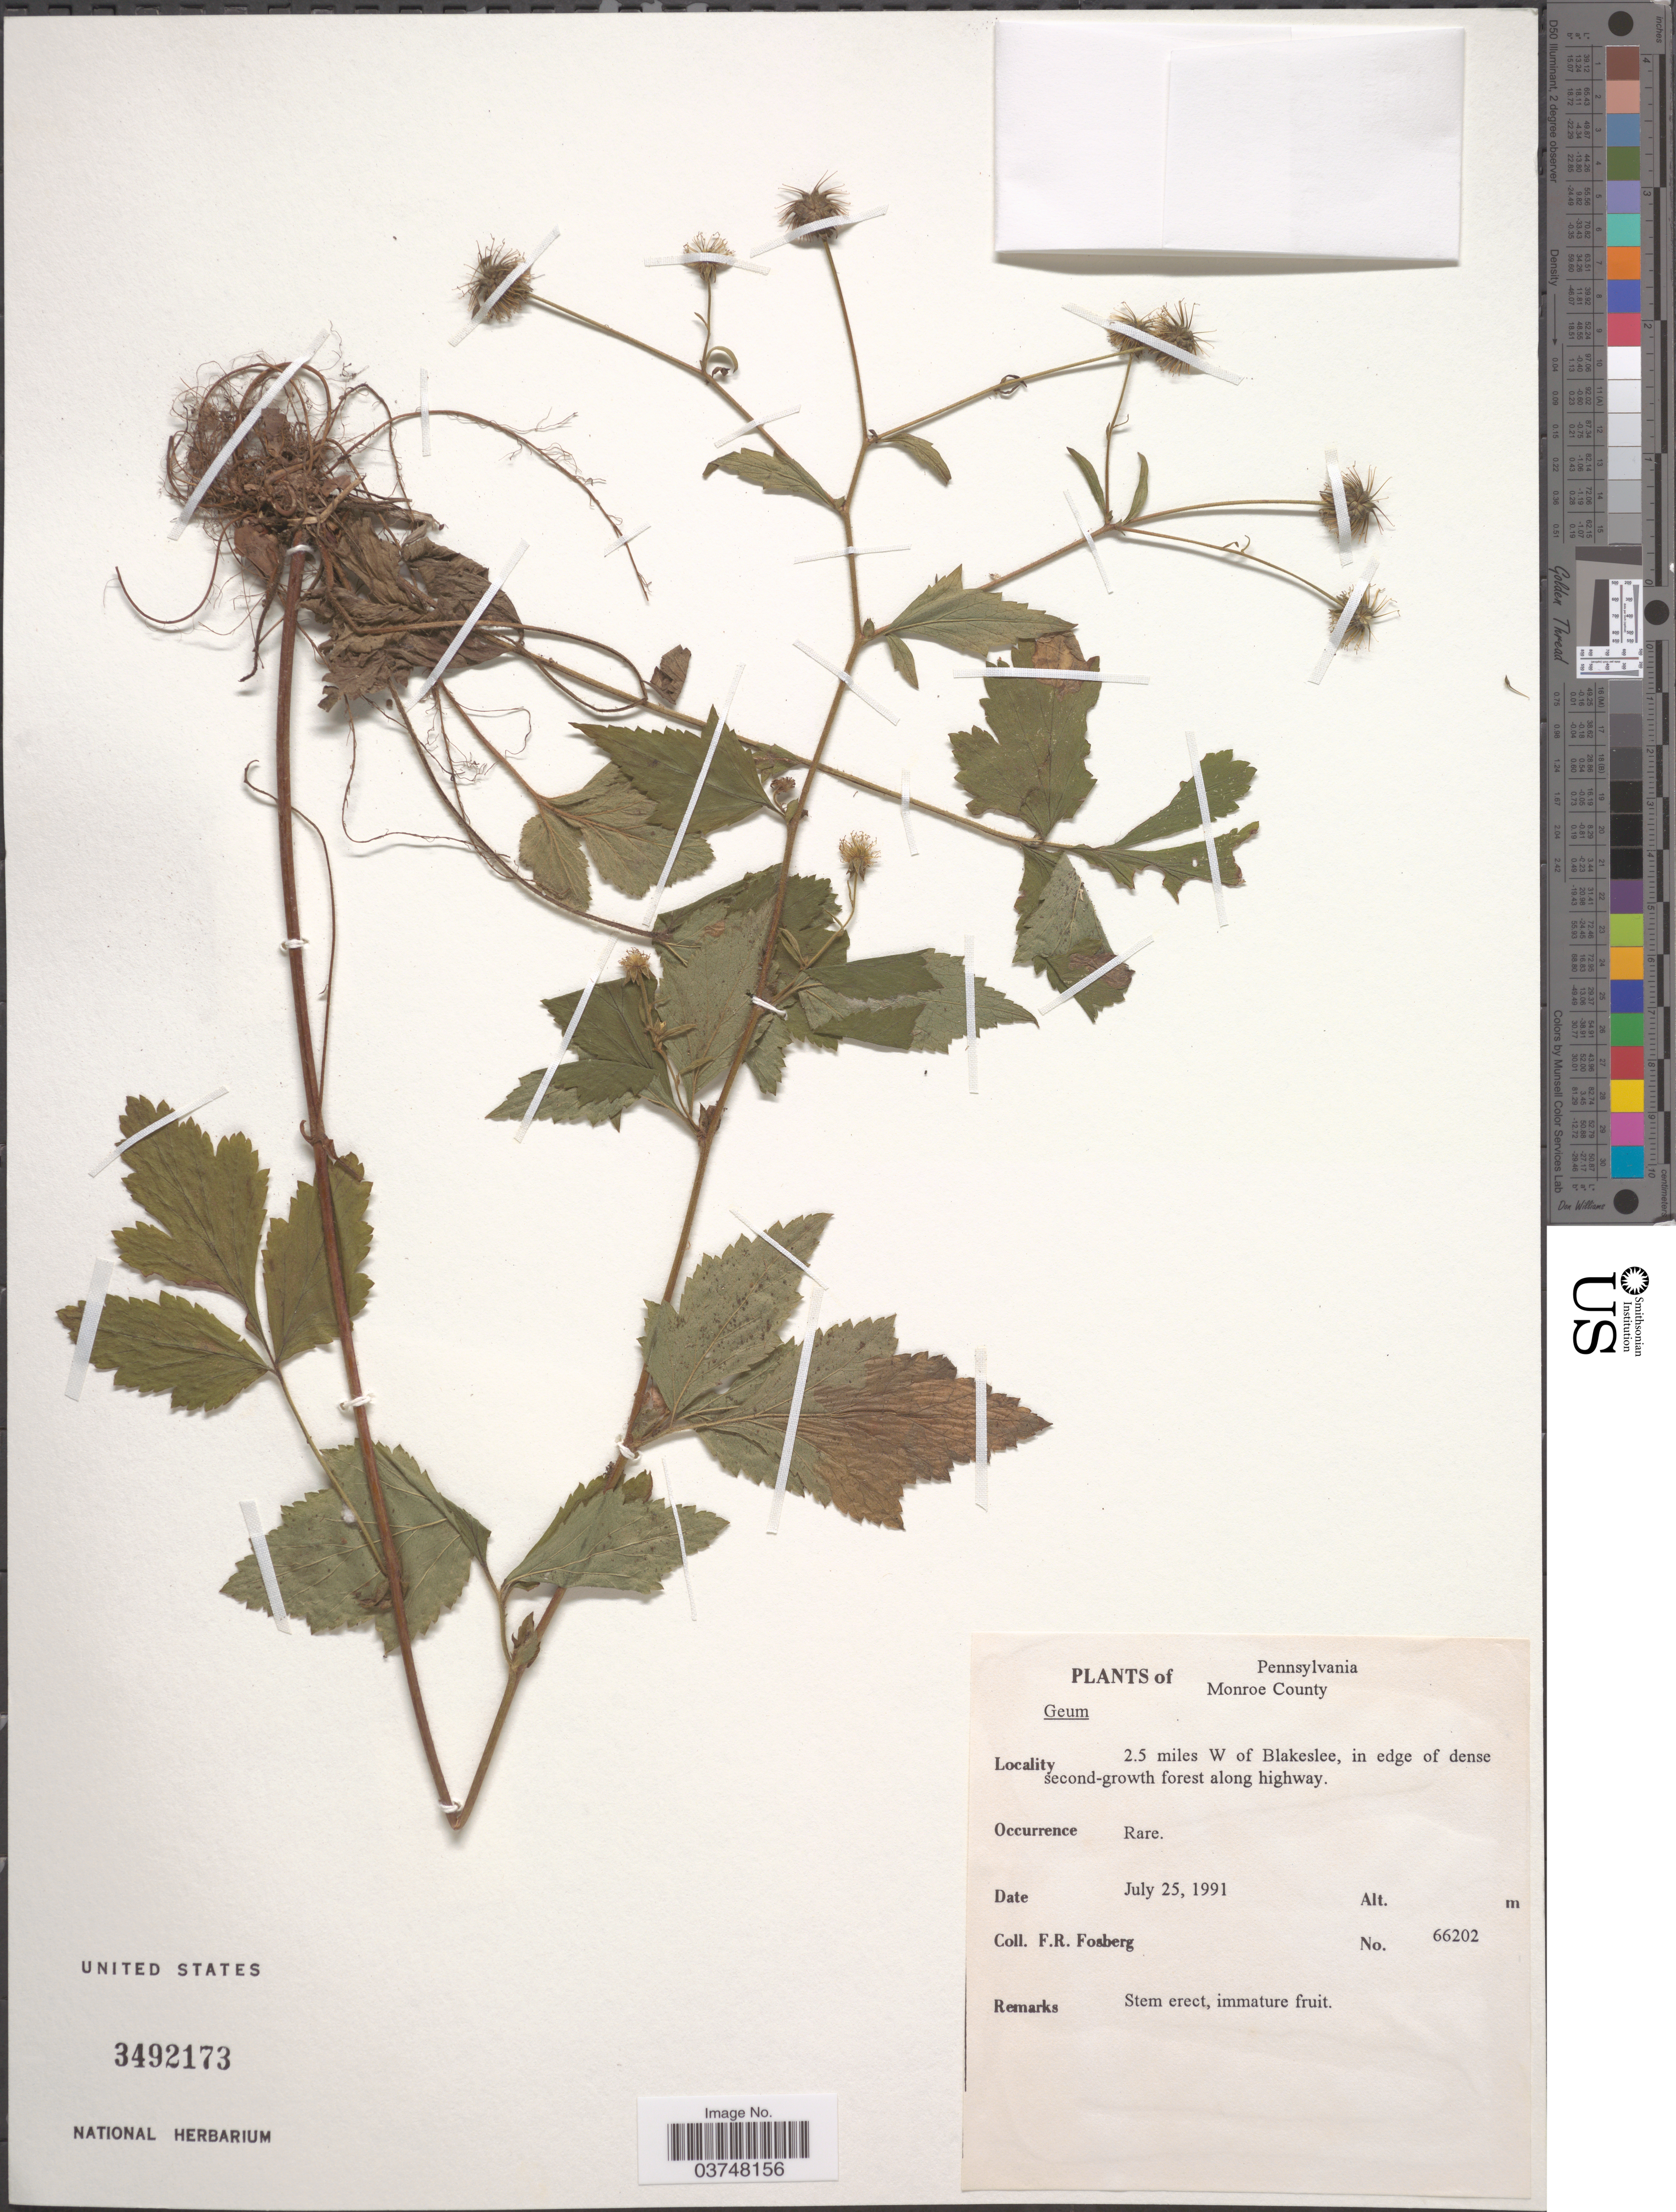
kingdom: Plantae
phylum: Tracheophyta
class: Magnoliopsida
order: Rosales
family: Rosaceae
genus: Geum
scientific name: Geum sp.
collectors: F. R. Fosberg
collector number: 66202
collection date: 1991-07-25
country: United States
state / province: Pennsylvania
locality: Monroe County. 2.5 miles W of Blakeslee, in edge of dense second-growth forest along highway.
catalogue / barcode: US 3492173